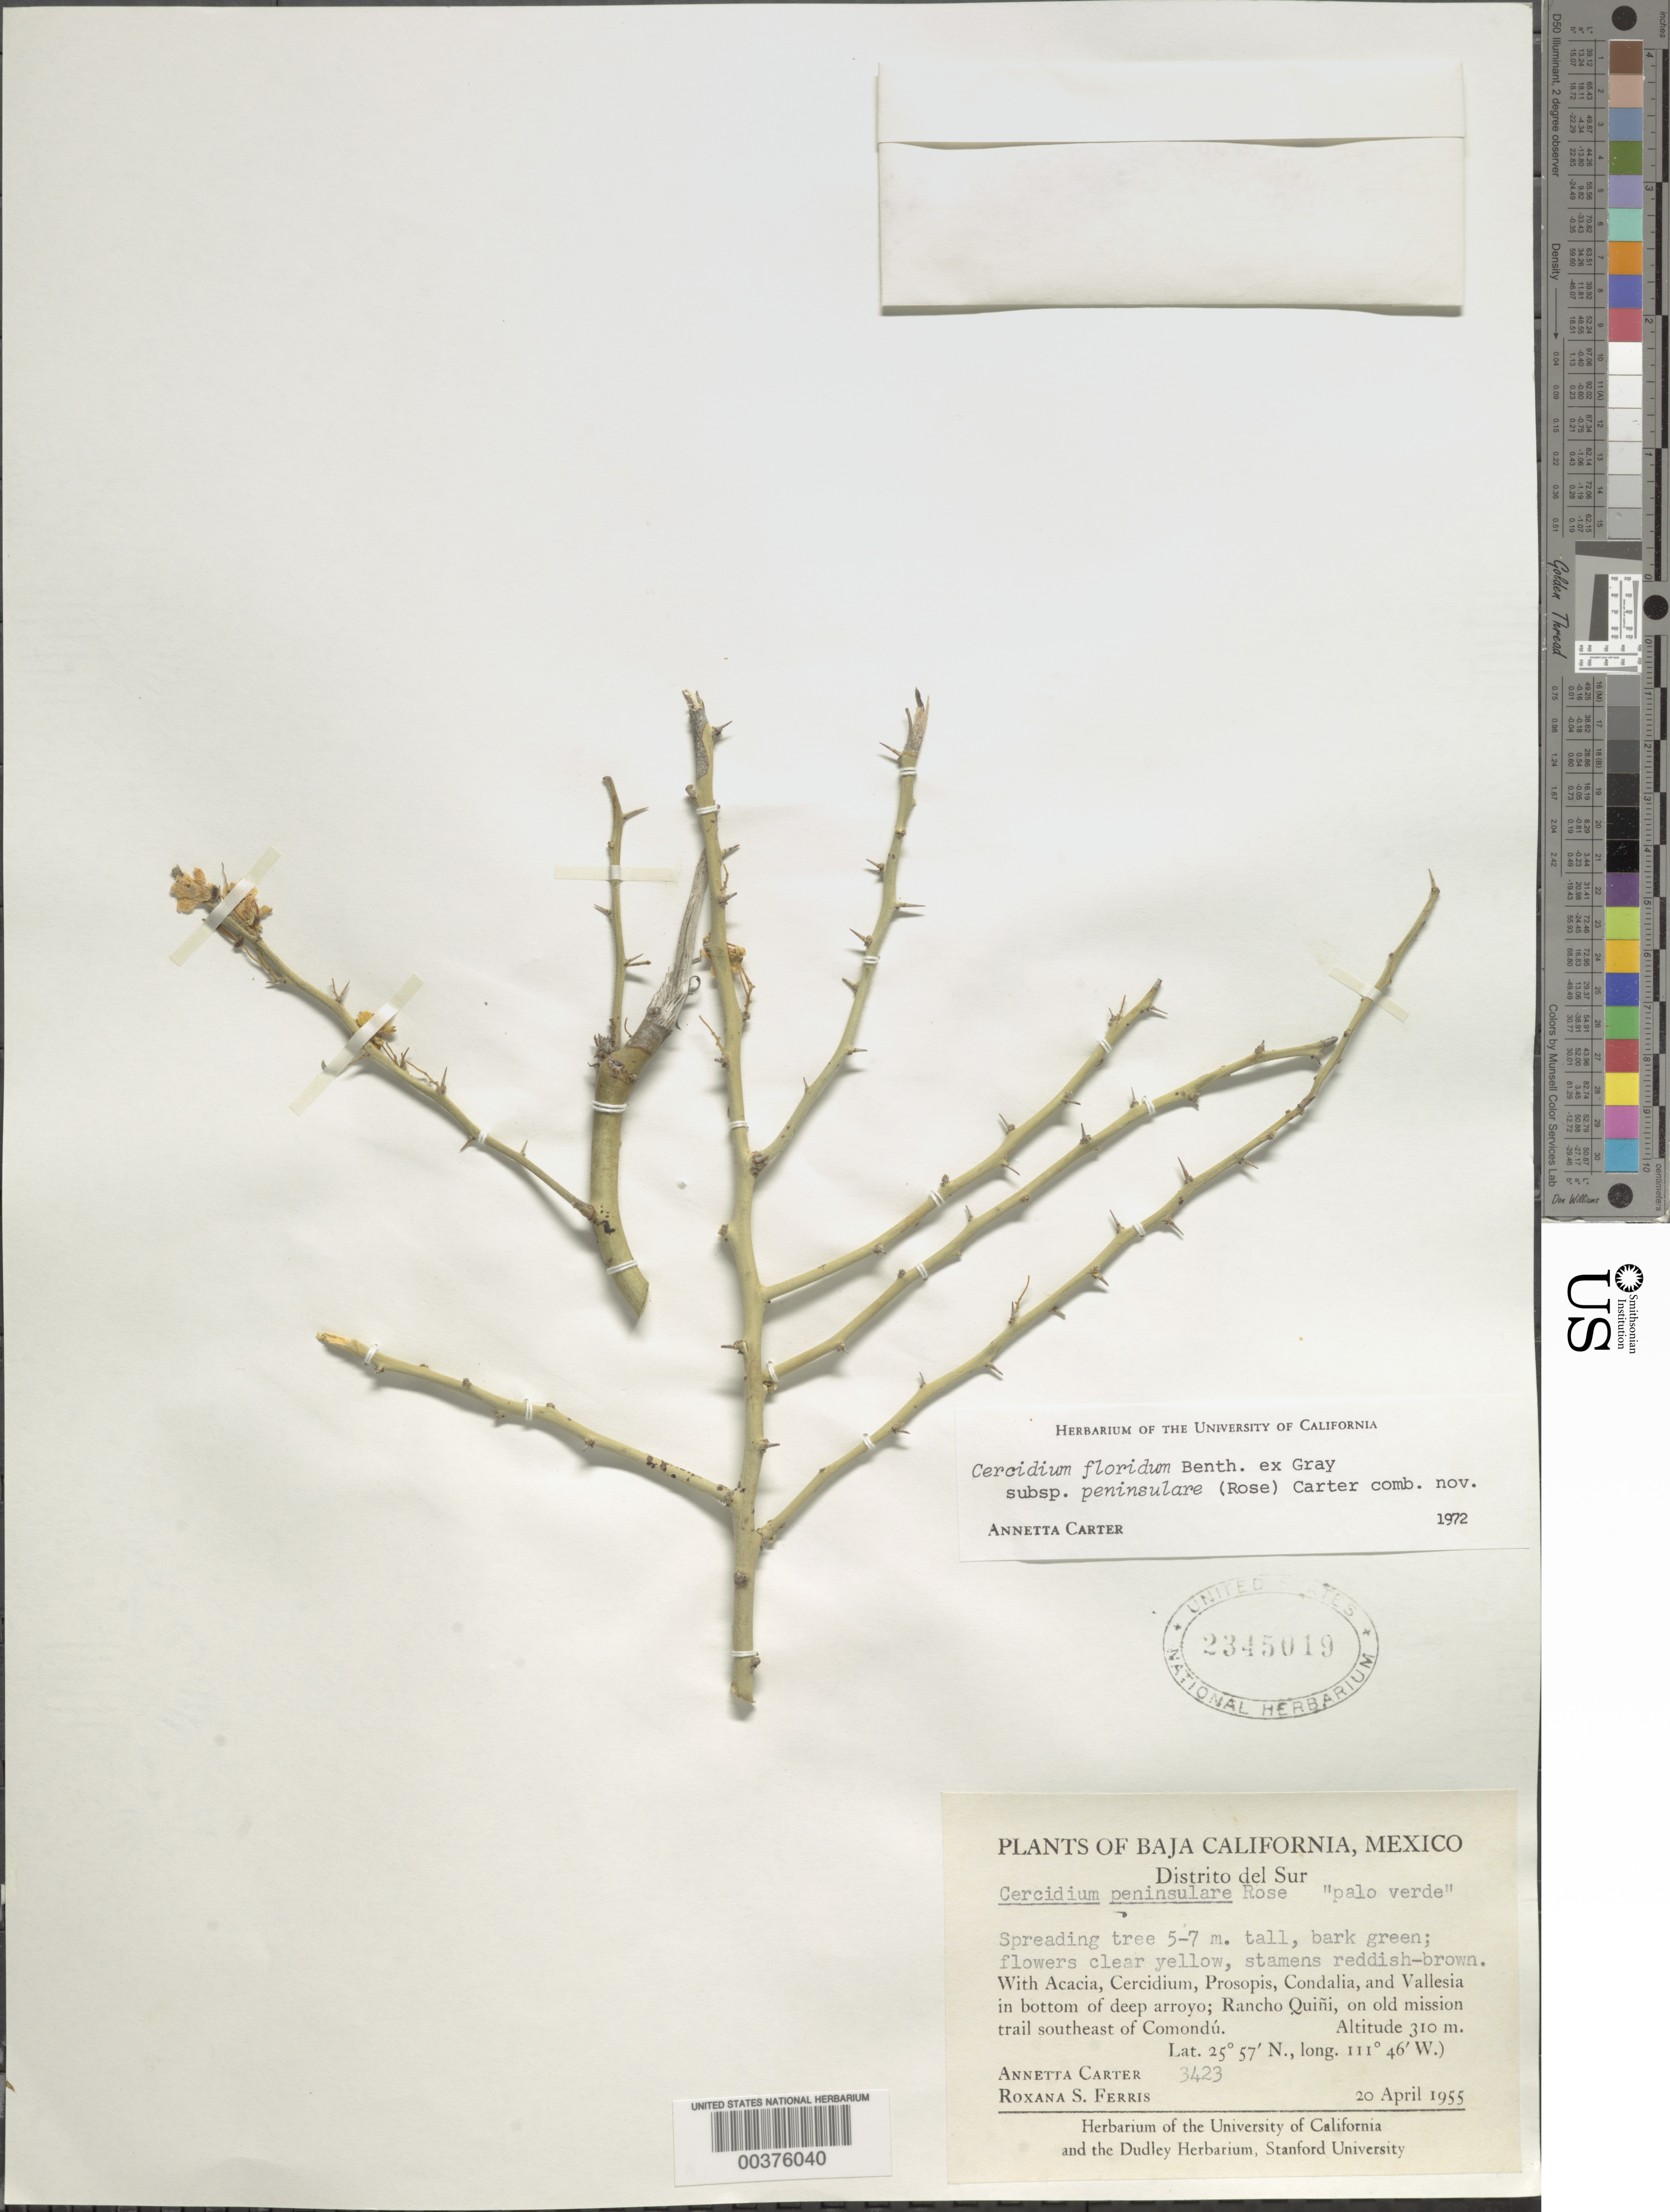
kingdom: Plantae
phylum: Tracheophyta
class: Magnoliopsida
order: Fabales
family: Fabaceae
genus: Parkinsonia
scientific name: Parkinsonia florida subsp. peninsulare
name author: (Rose) J.E. Hawkins & Felger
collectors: A. M. Carter & R. S. Ferris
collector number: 3423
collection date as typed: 20 Apr 1955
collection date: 1955-04-20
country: Mexico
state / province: Baja California Sur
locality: Rancho Quini, on old mission trail SE of Comondu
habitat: Bottom of deep arroyo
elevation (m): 310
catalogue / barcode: US 2345019